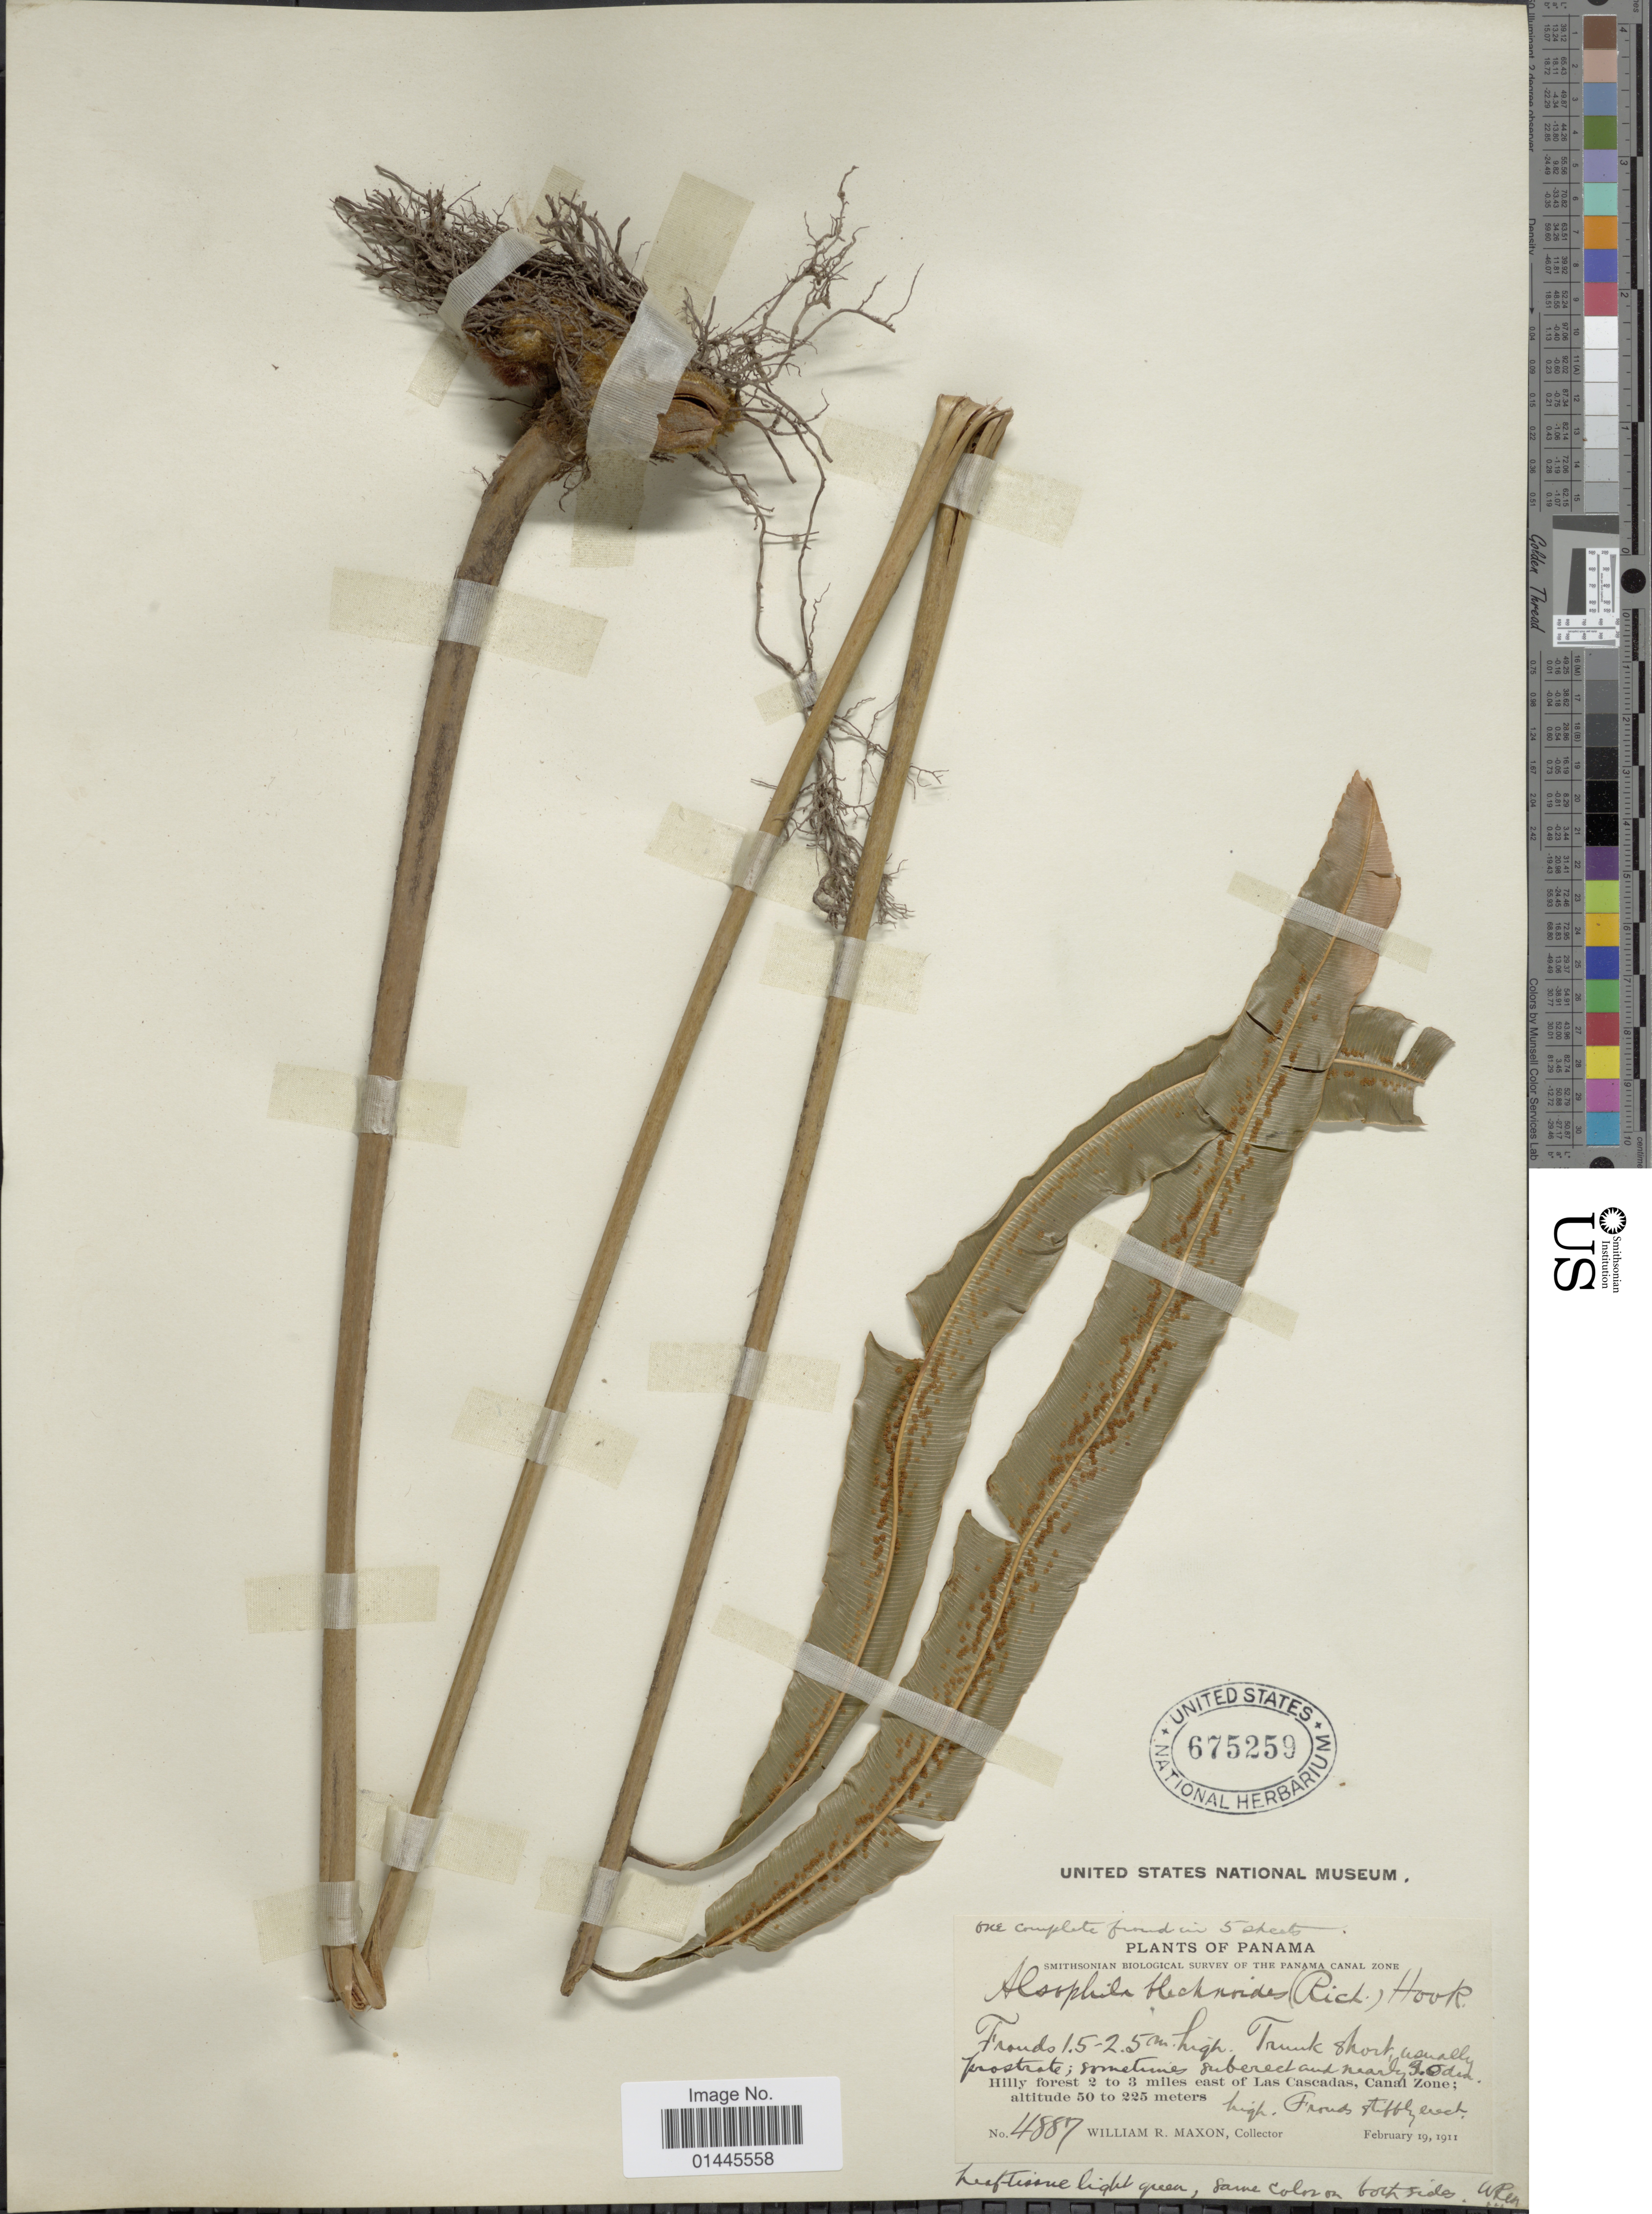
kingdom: Plantae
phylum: Tracheophyta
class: Polypodiopsida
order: Cyatheales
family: Metaxyaceae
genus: Metaxya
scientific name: Metaxya rostrata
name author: (Kunth) C. Presl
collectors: W. R. Maxon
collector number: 4887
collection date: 1911-02-19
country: Panama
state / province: Colón / Panamá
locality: Panama Canal Zone, Hilly forest 2 to 3 miles east of Las Cascadas.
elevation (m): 50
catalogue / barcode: US 675259